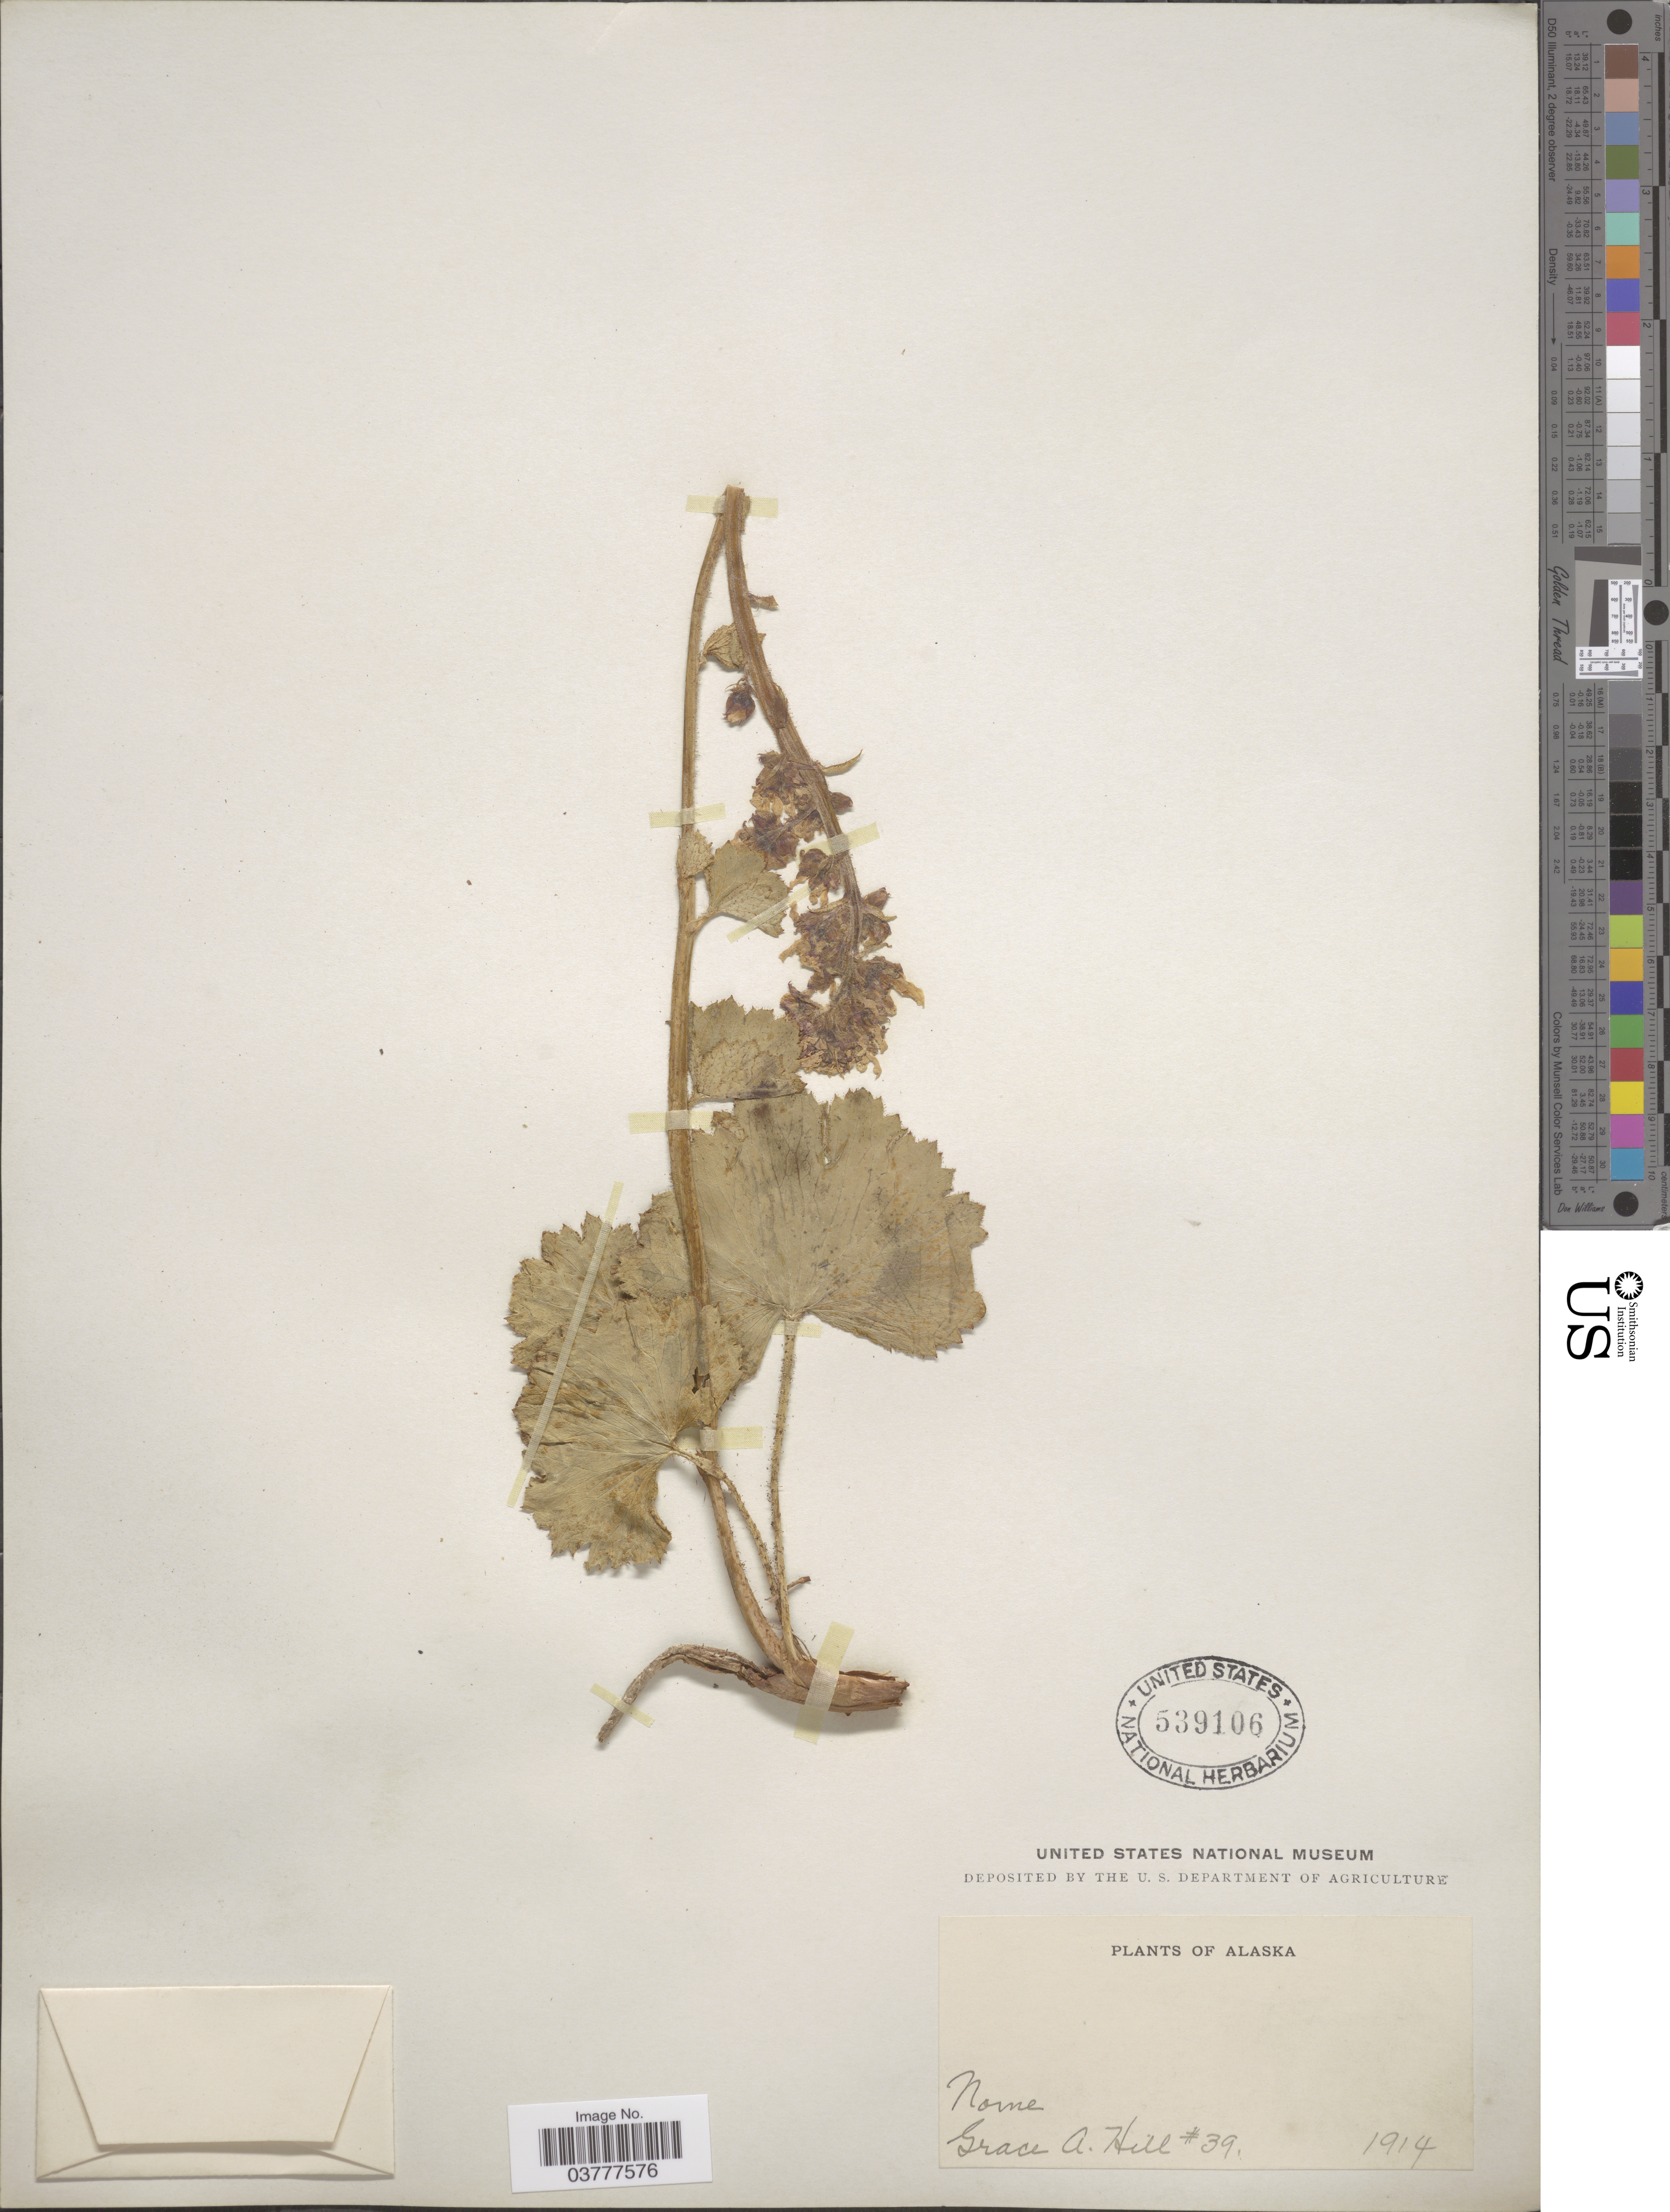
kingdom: Plantae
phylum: Tracheophyta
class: Magnoliopsida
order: Saxifragales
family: Saxifragaceae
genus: Boykinia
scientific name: Boykinia richardsonii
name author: (Hook.) A. Gray ex B.D. Jacks.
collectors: G. A. Hill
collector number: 39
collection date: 1914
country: United States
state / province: Alaska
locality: Nome.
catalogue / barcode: US 539106